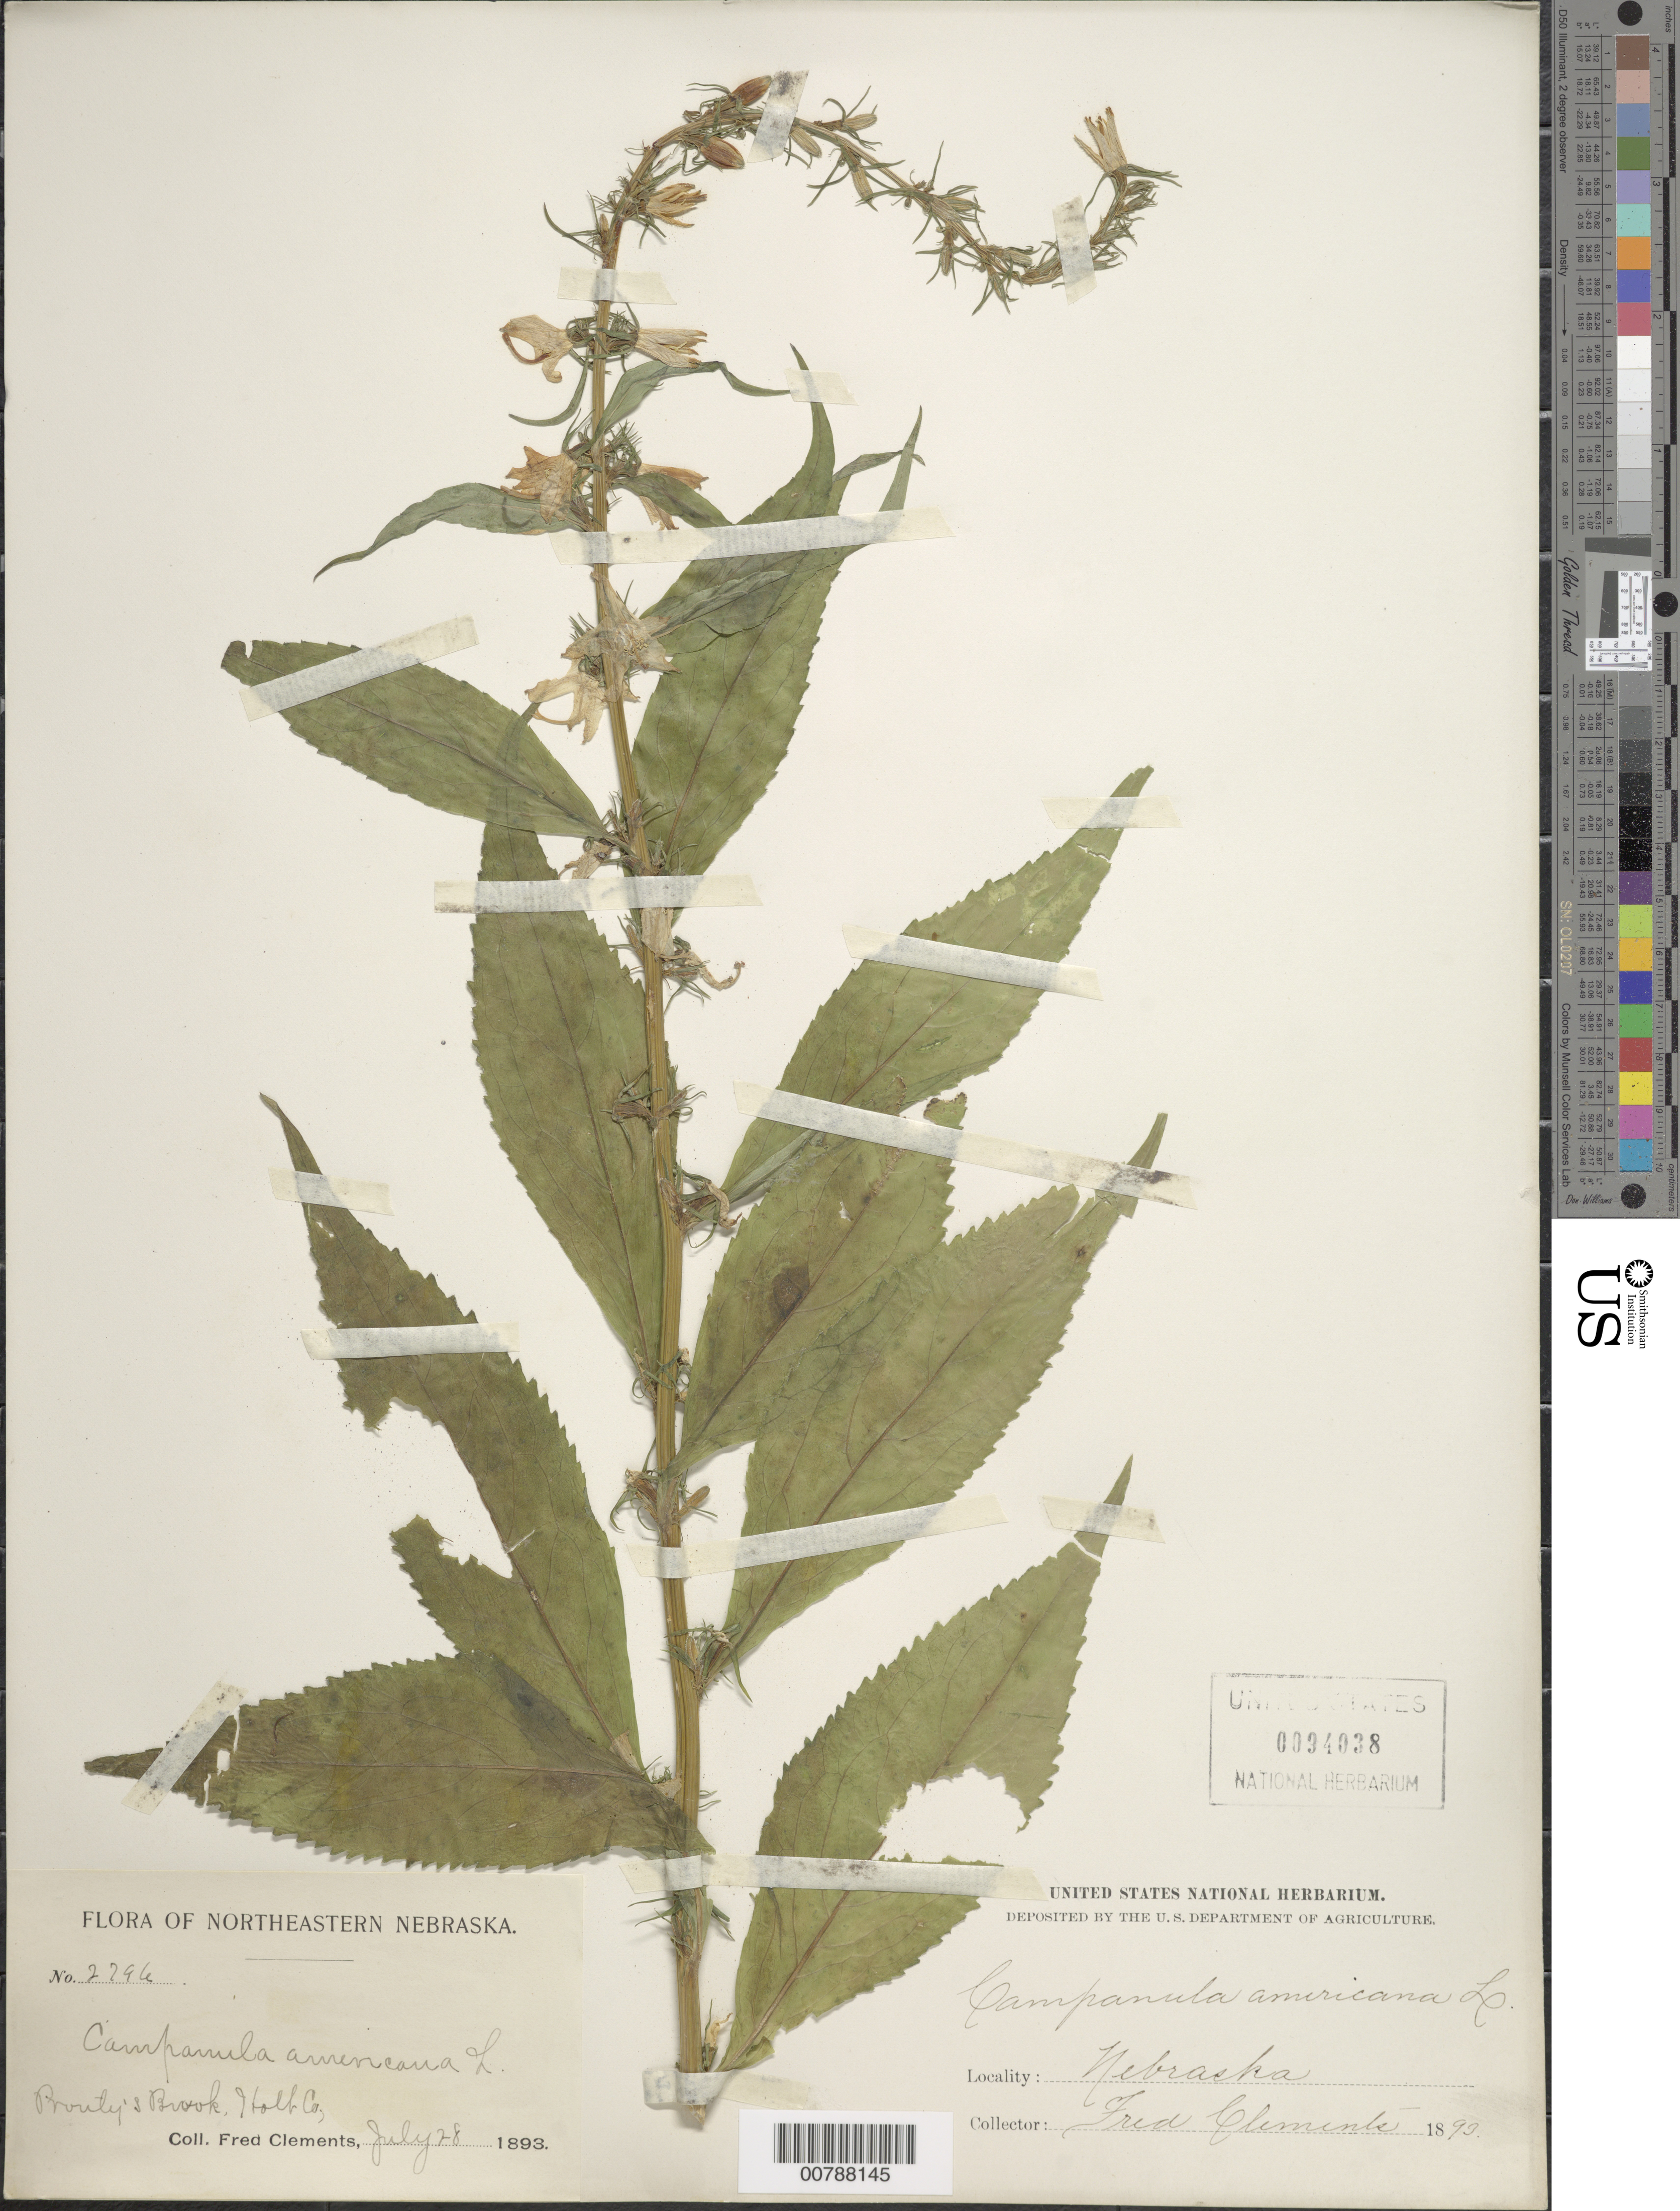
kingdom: Plantae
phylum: Tracheophyta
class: Magnoliopsida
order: Asterales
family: Campanulaceae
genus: Campanula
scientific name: Campanula americana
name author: L.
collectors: F. E. Clements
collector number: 2796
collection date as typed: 28 Jul 1893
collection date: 1893-07-28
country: United States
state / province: Nebraska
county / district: Holt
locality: Prouty's Brook.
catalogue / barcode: US 94038